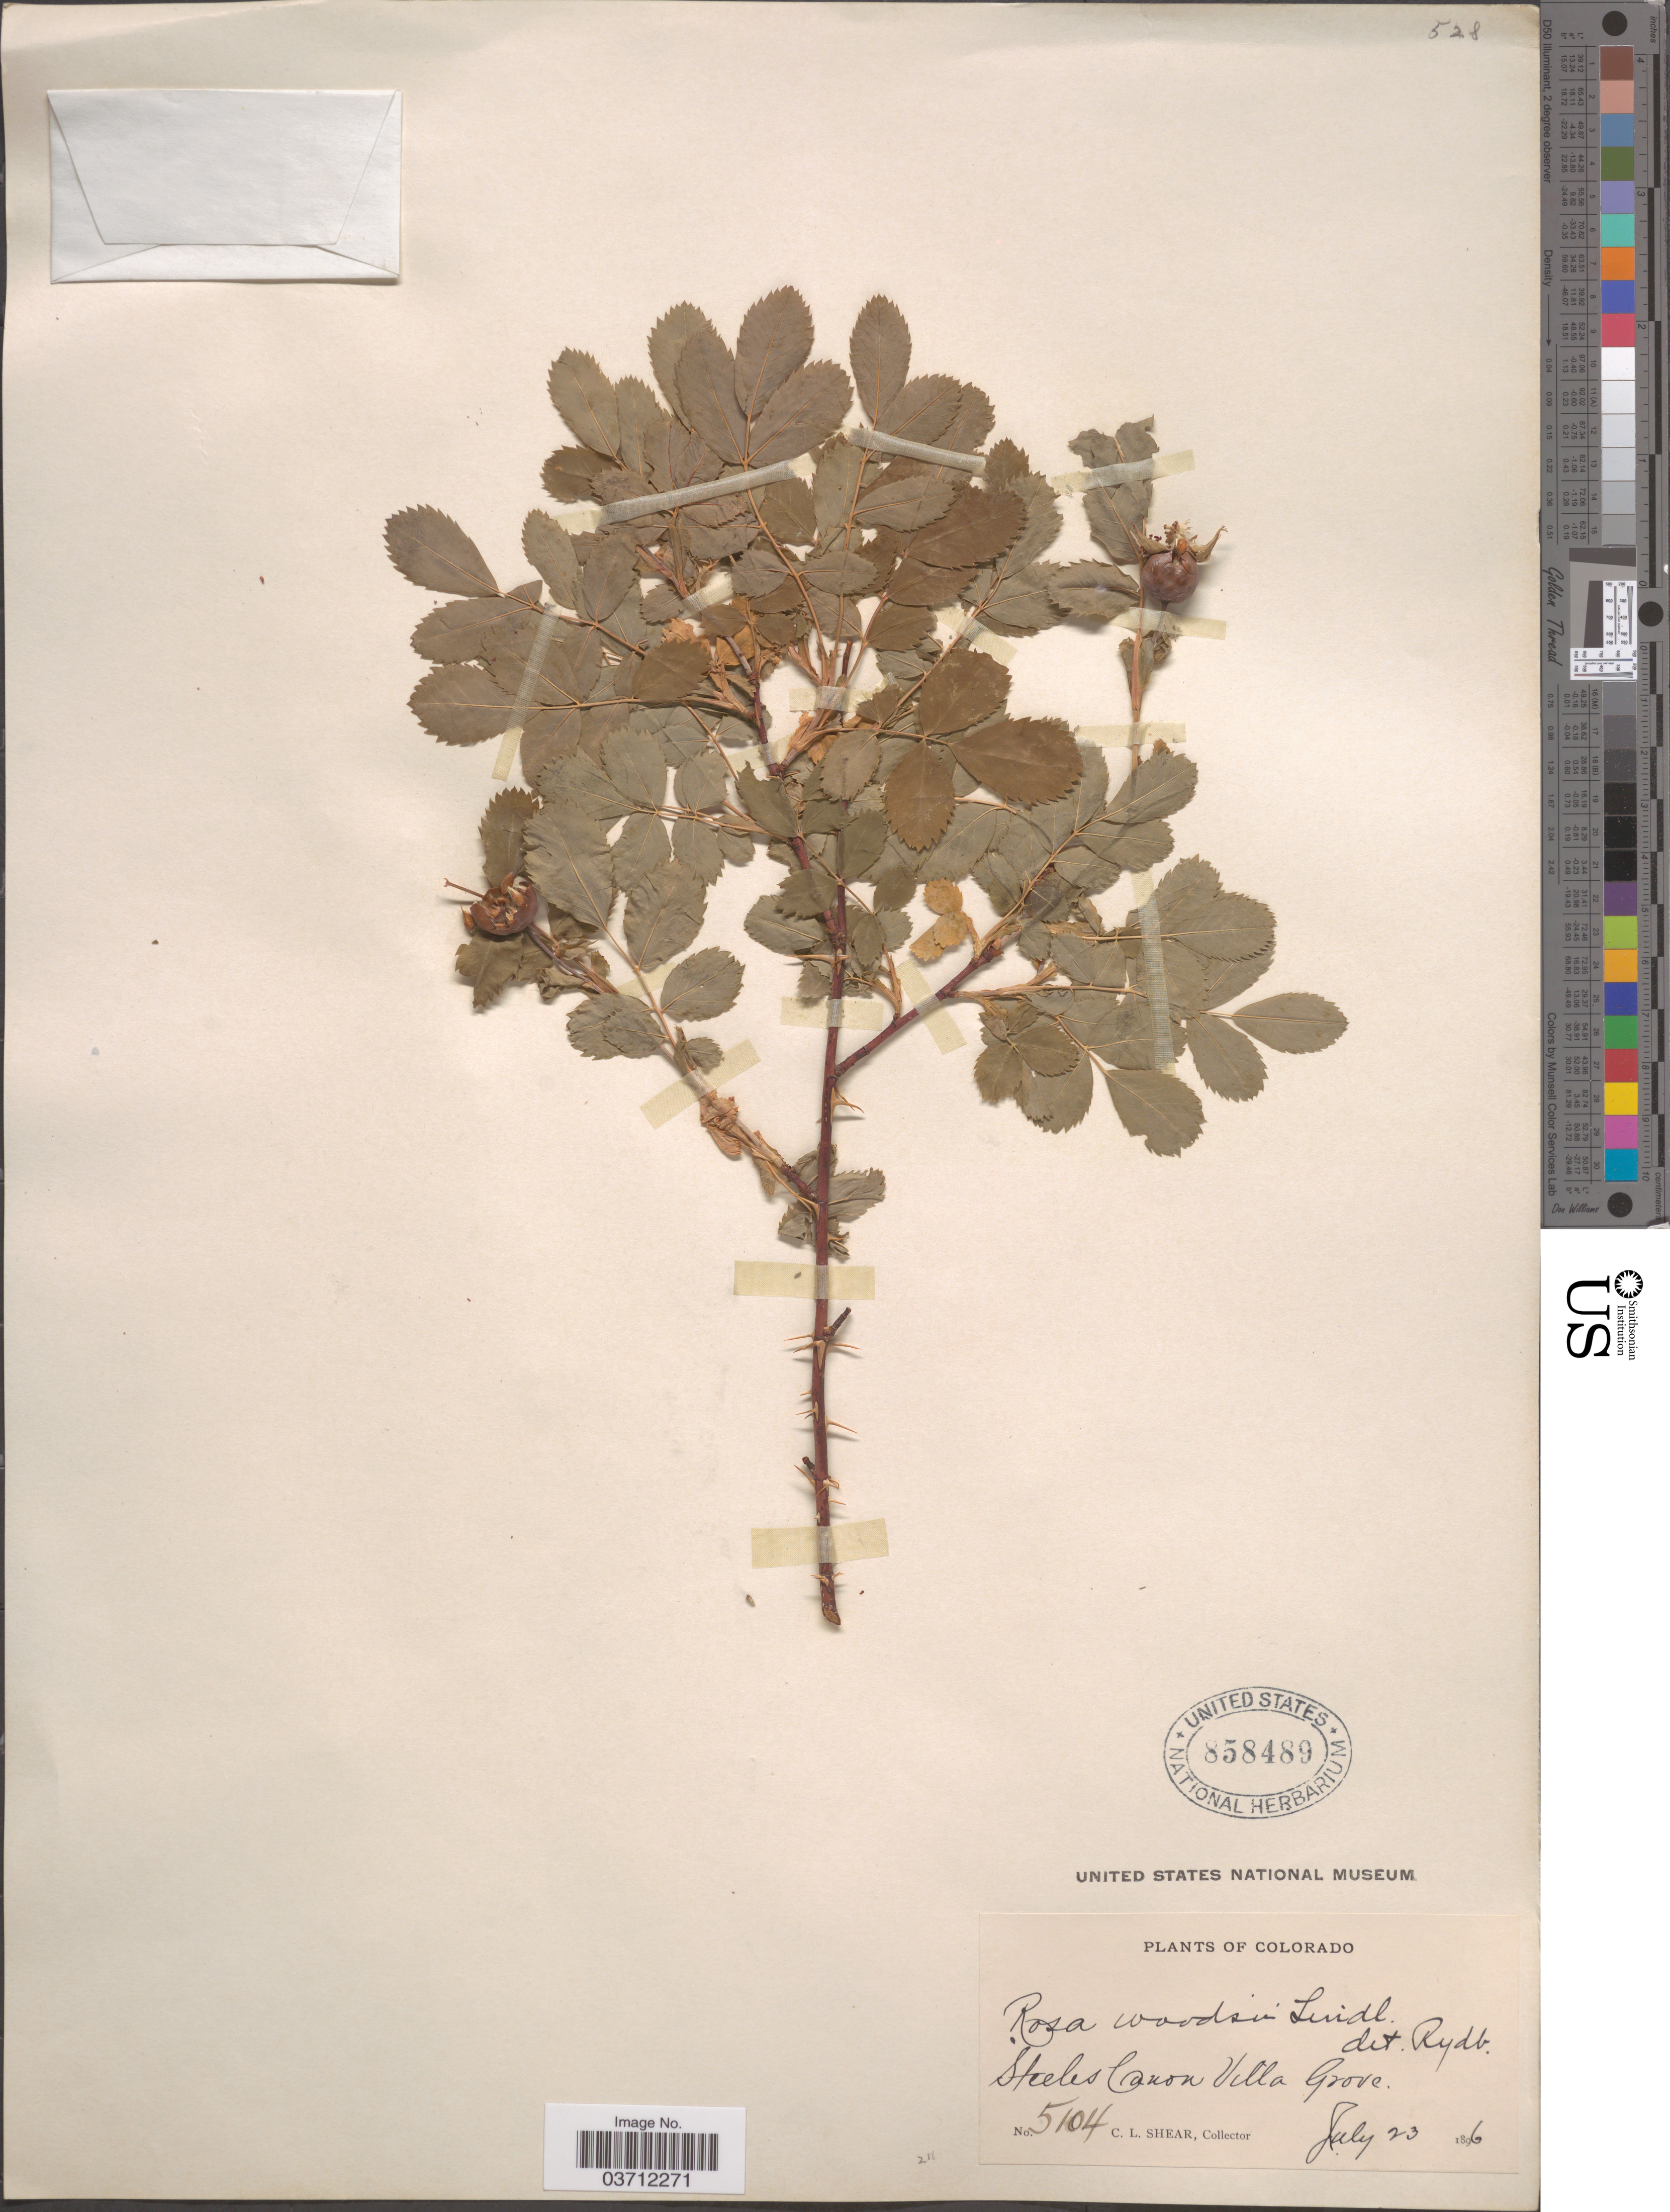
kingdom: Plantae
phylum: Tracheophyta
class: Magnoliopsida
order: Rosales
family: Rosaceae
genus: Rosa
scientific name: Rosa woodsii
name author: Lindl.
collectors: C. L. Shear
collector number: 5104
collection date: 1896-07-23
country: United States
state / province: Colorado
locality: Steeles Canon Villa Grove.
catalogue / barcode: US 858489